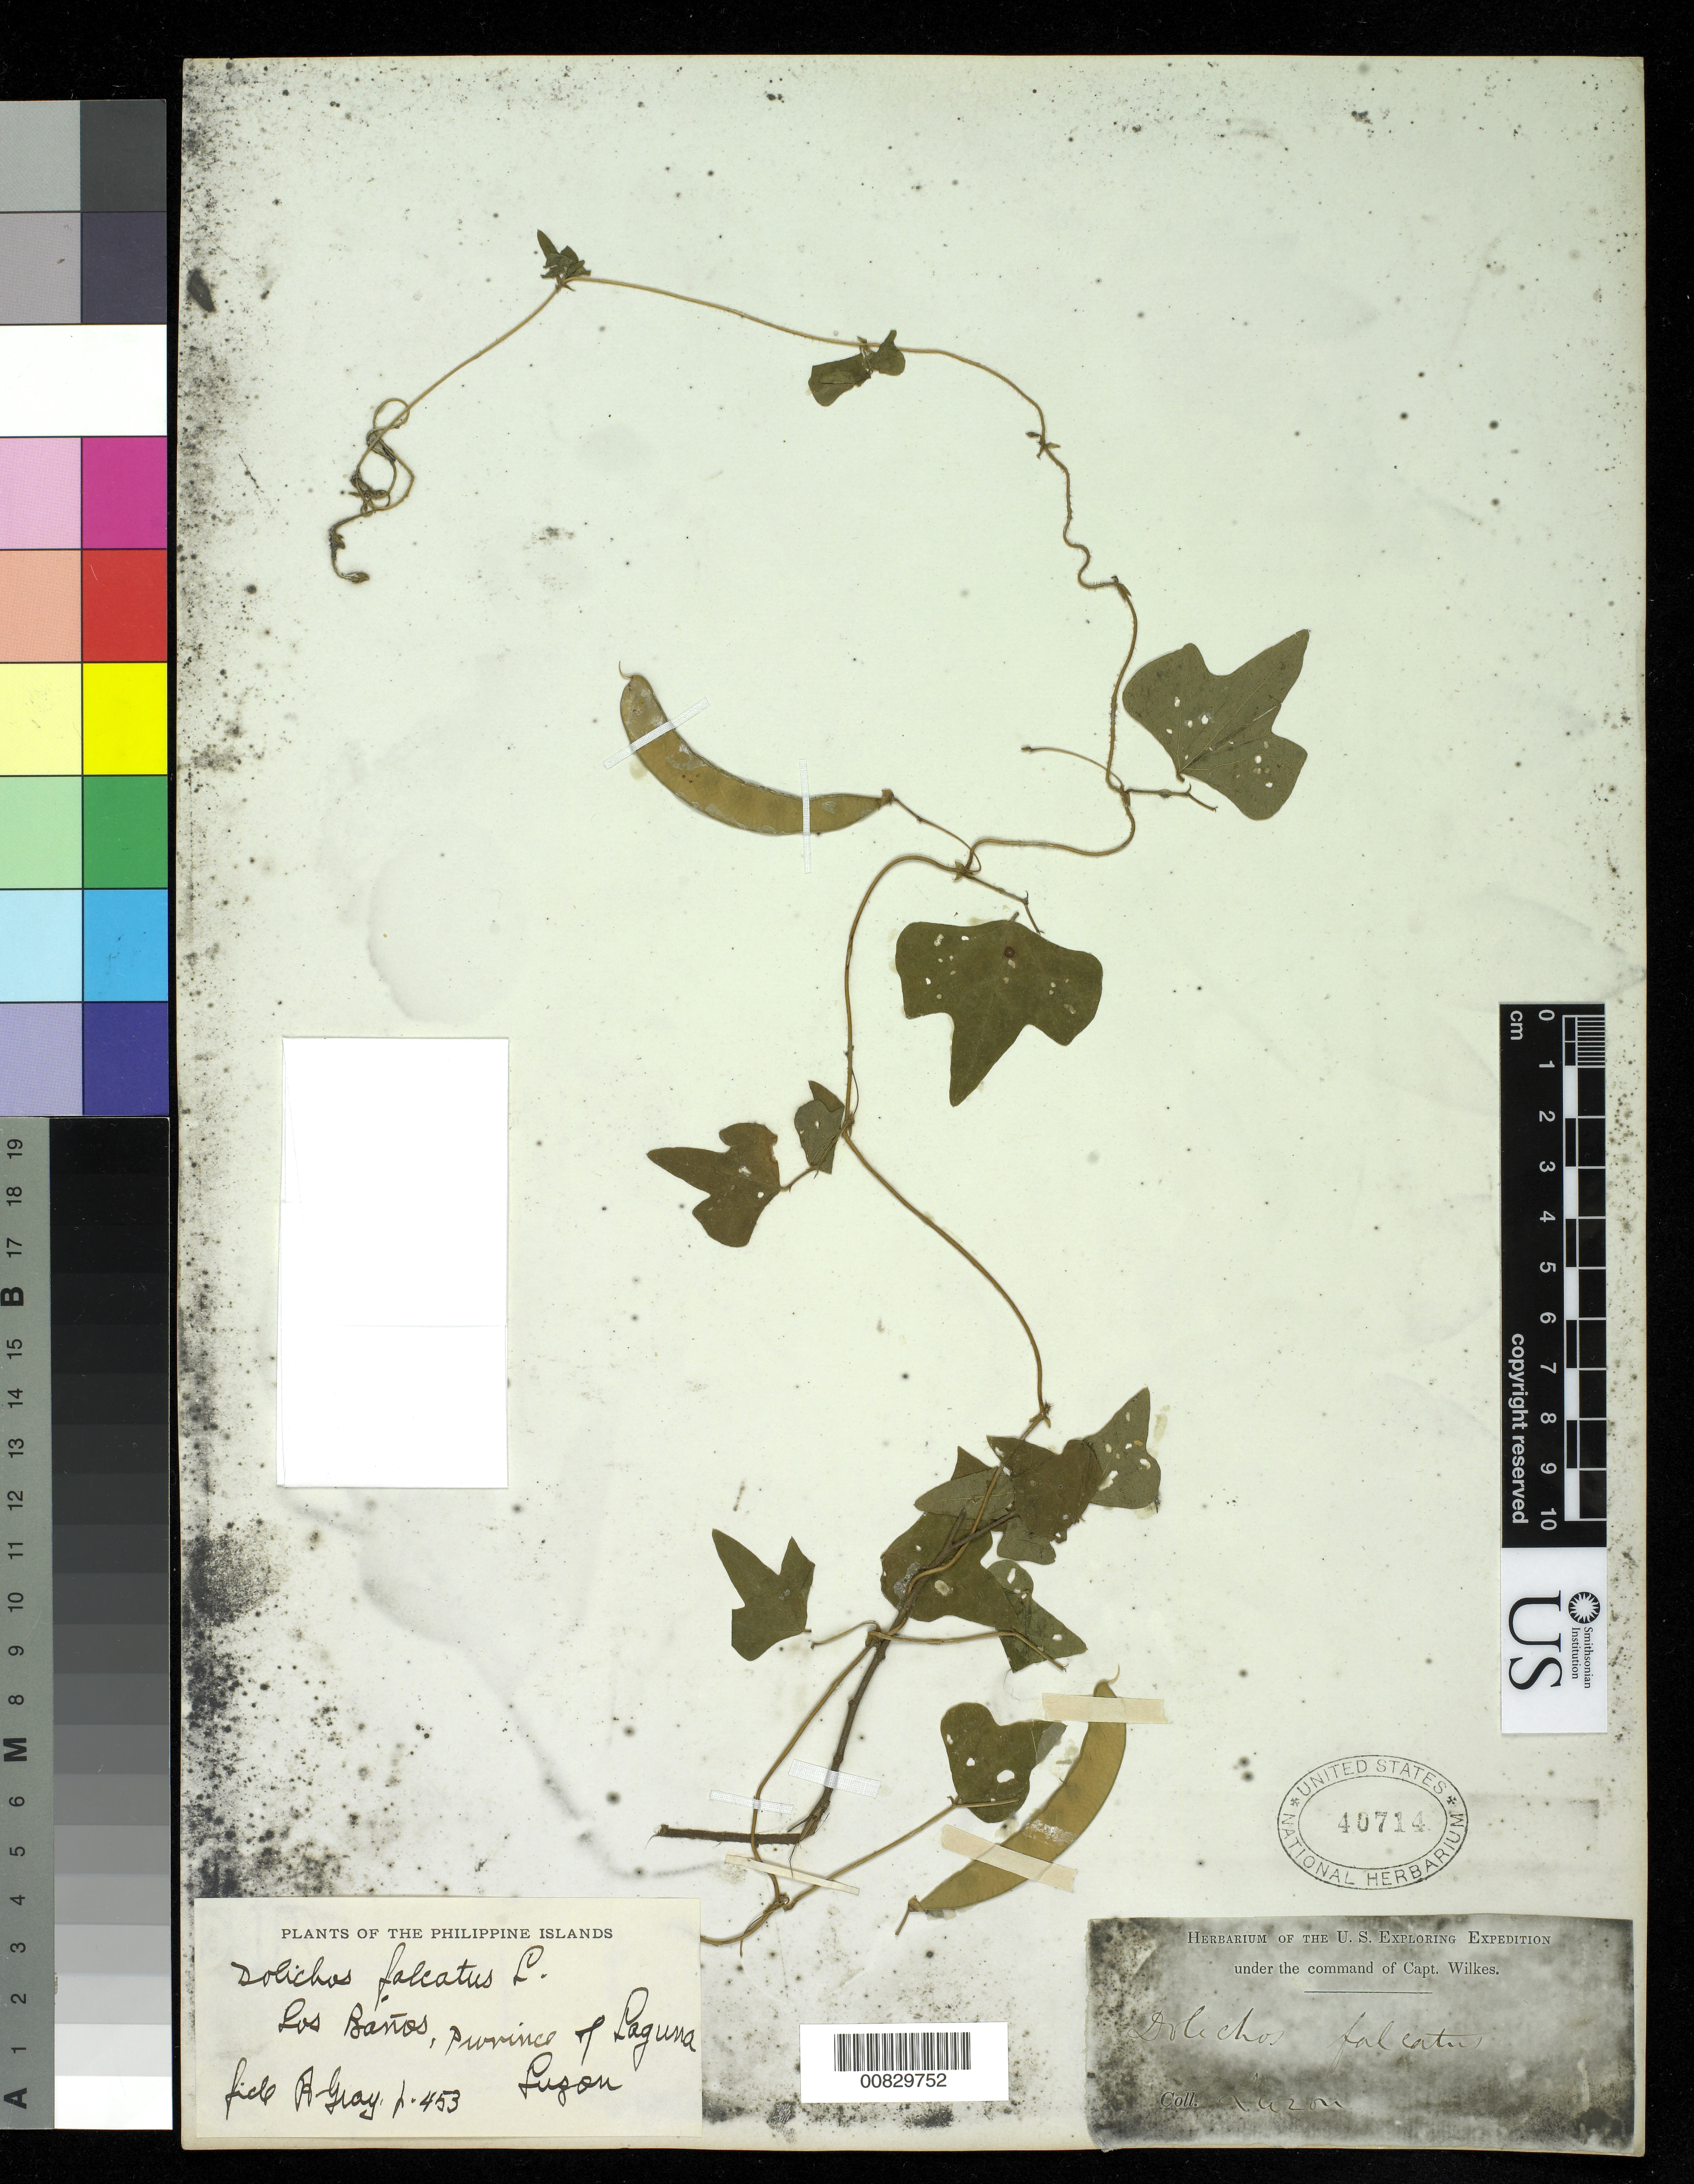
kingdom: Plantae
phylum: Tracheophyta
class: Magnoliopsida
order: Fabales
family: Fabaceae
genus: Dolichos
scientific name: Dolichos trilobus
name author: L.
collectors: Wilkes Explor. Exped.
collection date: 1838/1842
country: Philippines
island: Luzon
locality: Luzon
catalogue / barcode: US 40714